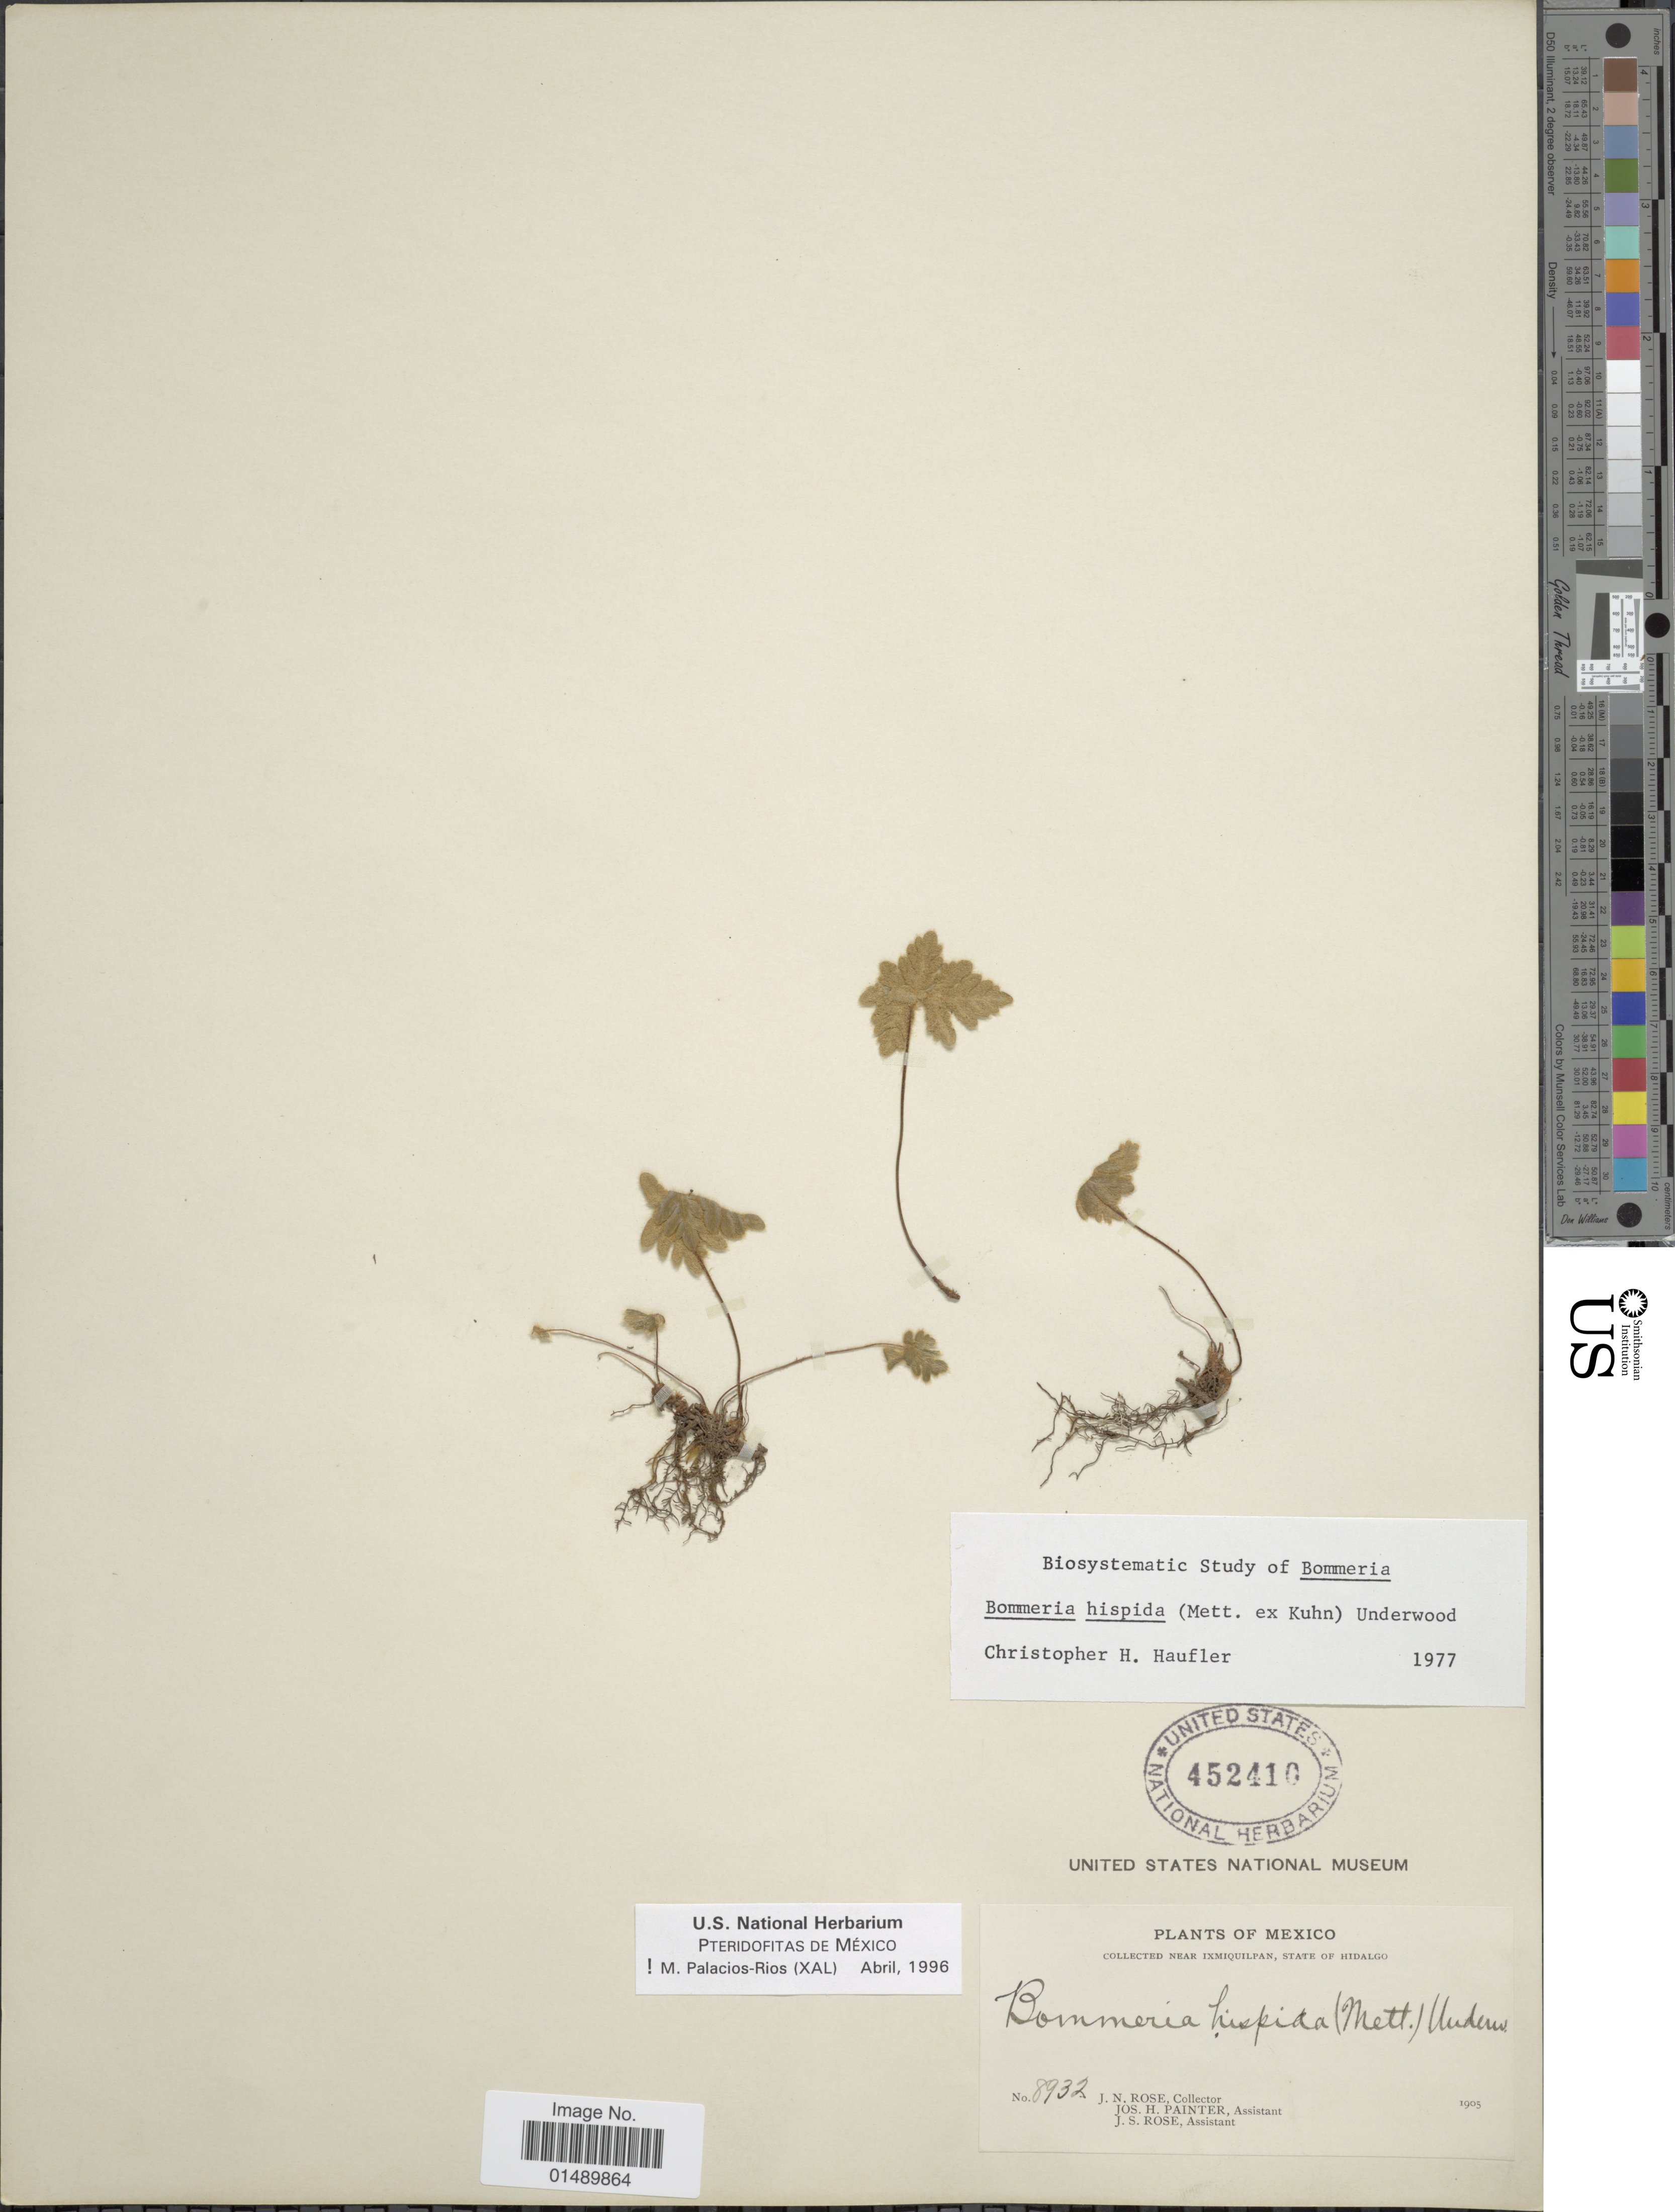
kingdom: Plantae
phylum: Tracheophyta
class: Polypodiopsida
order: Polypodiales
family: Pteridaceae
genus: Bommeria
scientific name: Bommeria hispida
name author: (Mett. ex Kuhn) Underw.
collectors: J. N. Rose, J. H. Painter & J. S. Rose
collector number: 8932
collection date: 1905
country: Mexico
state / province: Hidalgo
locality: Mexico, near Ixmiquilpan.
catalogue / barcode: US 452410